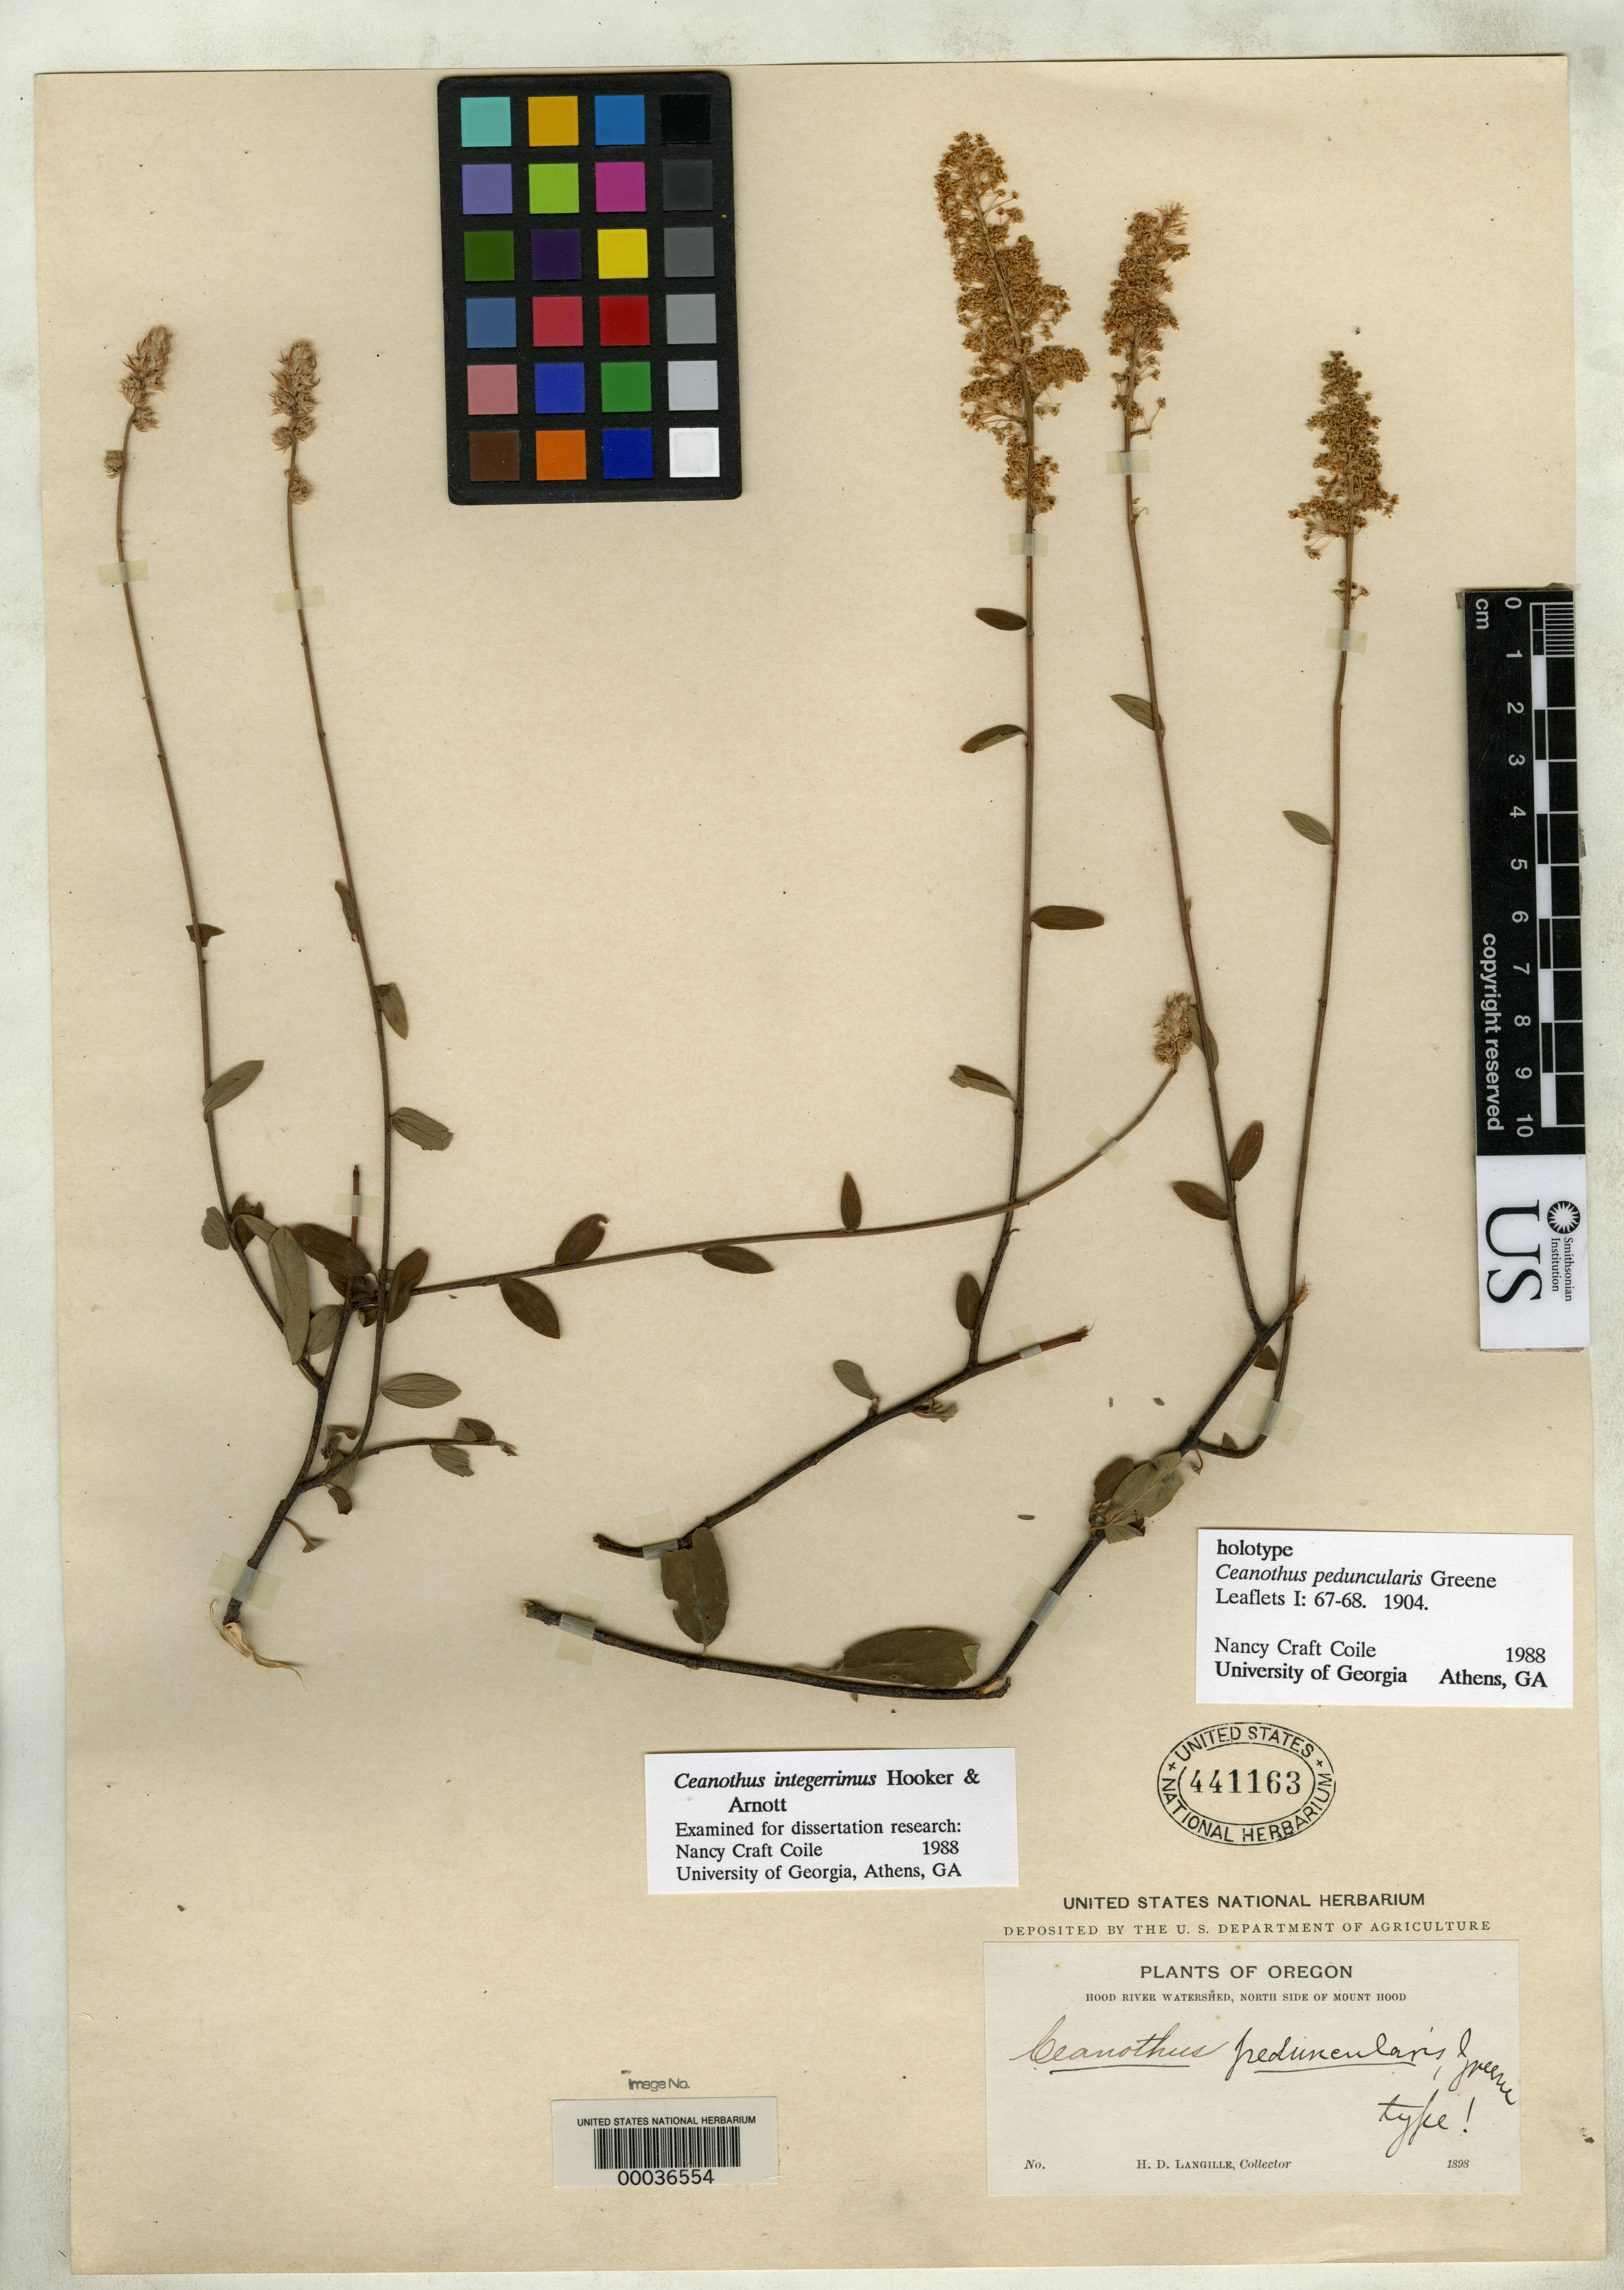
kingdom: Plantae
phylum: Tracheophyta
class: Magnoliopsida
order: Rosales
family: Rhamnaceae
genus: Ceanothus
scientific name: Ceanothus peduncularis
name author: Greene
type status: Holotype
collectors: H. Langille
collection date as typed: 1898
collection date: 1898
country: United States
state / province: Oregon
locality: Hood River watershed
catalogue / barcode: US 441163